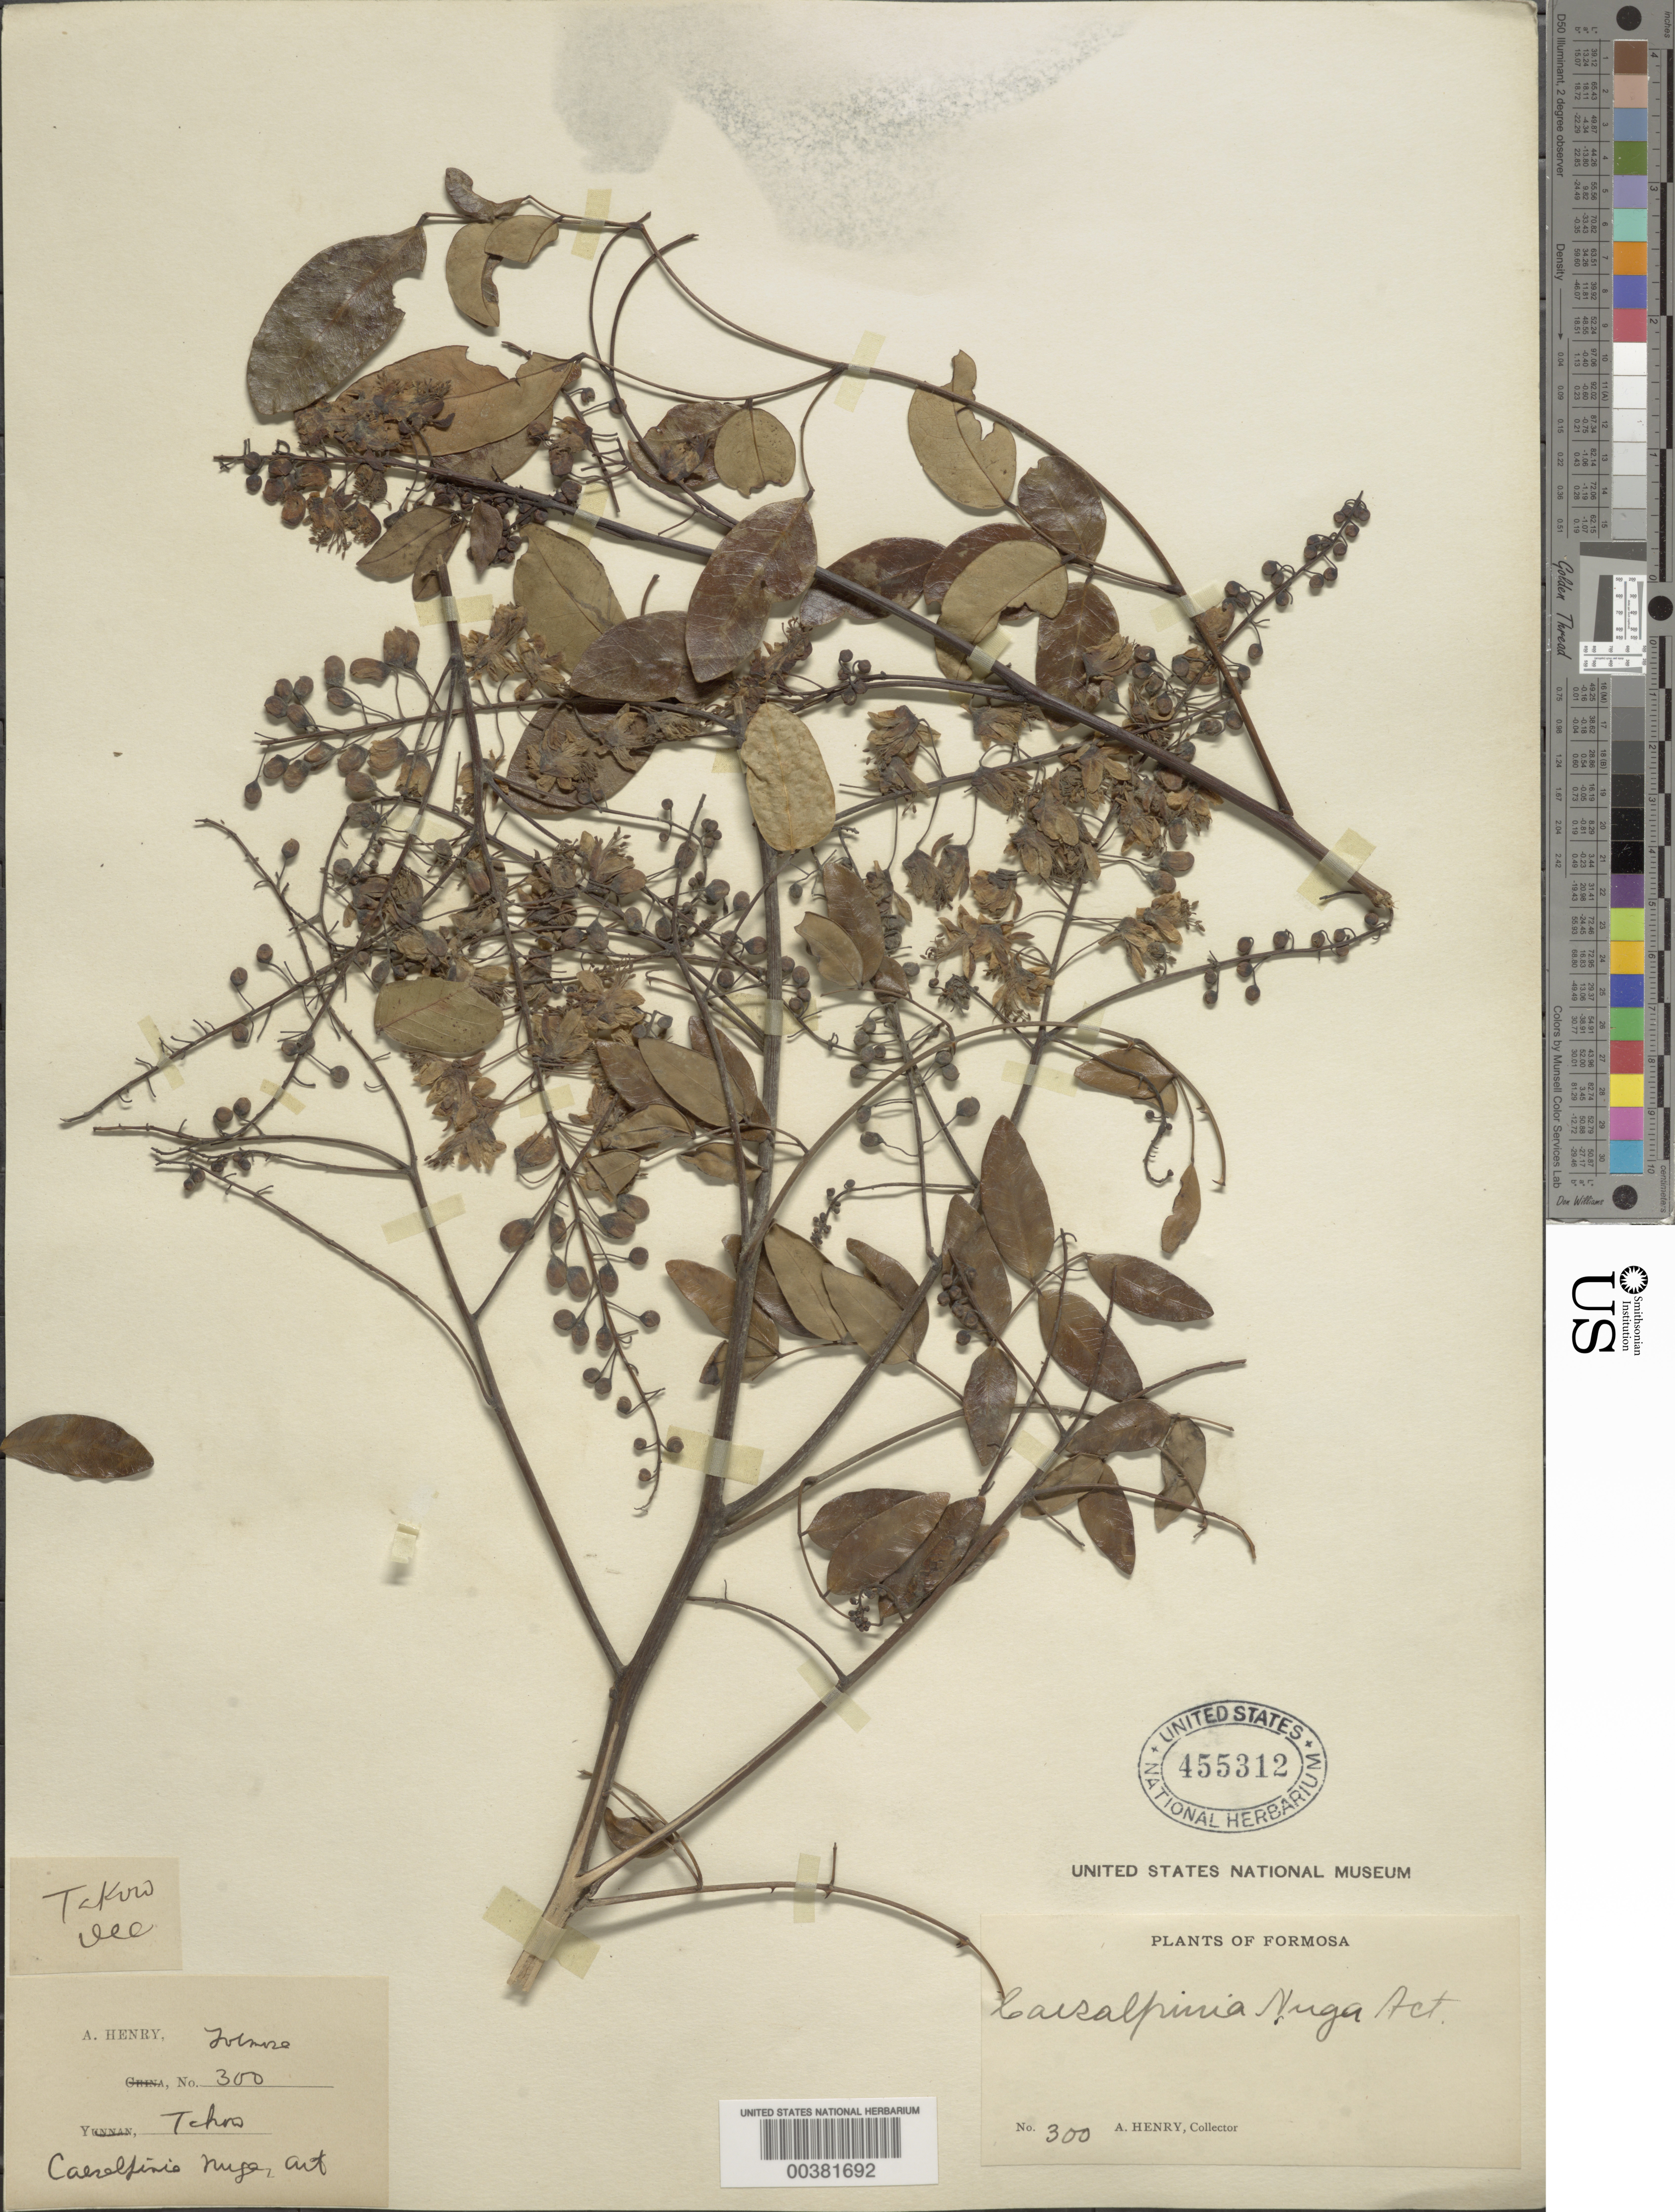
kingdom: Plantae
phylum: Tracheophyta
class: Magnoliopsida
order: Fabales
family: Fabaceae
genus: Ticanto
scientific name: Ticanto crista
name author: (L.) R. Clark & Gagnon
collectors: A. Henry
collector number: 300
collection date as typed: Dec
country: Taiwan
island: Taiwan [Formosa]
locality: Takow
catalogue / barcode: US 455312